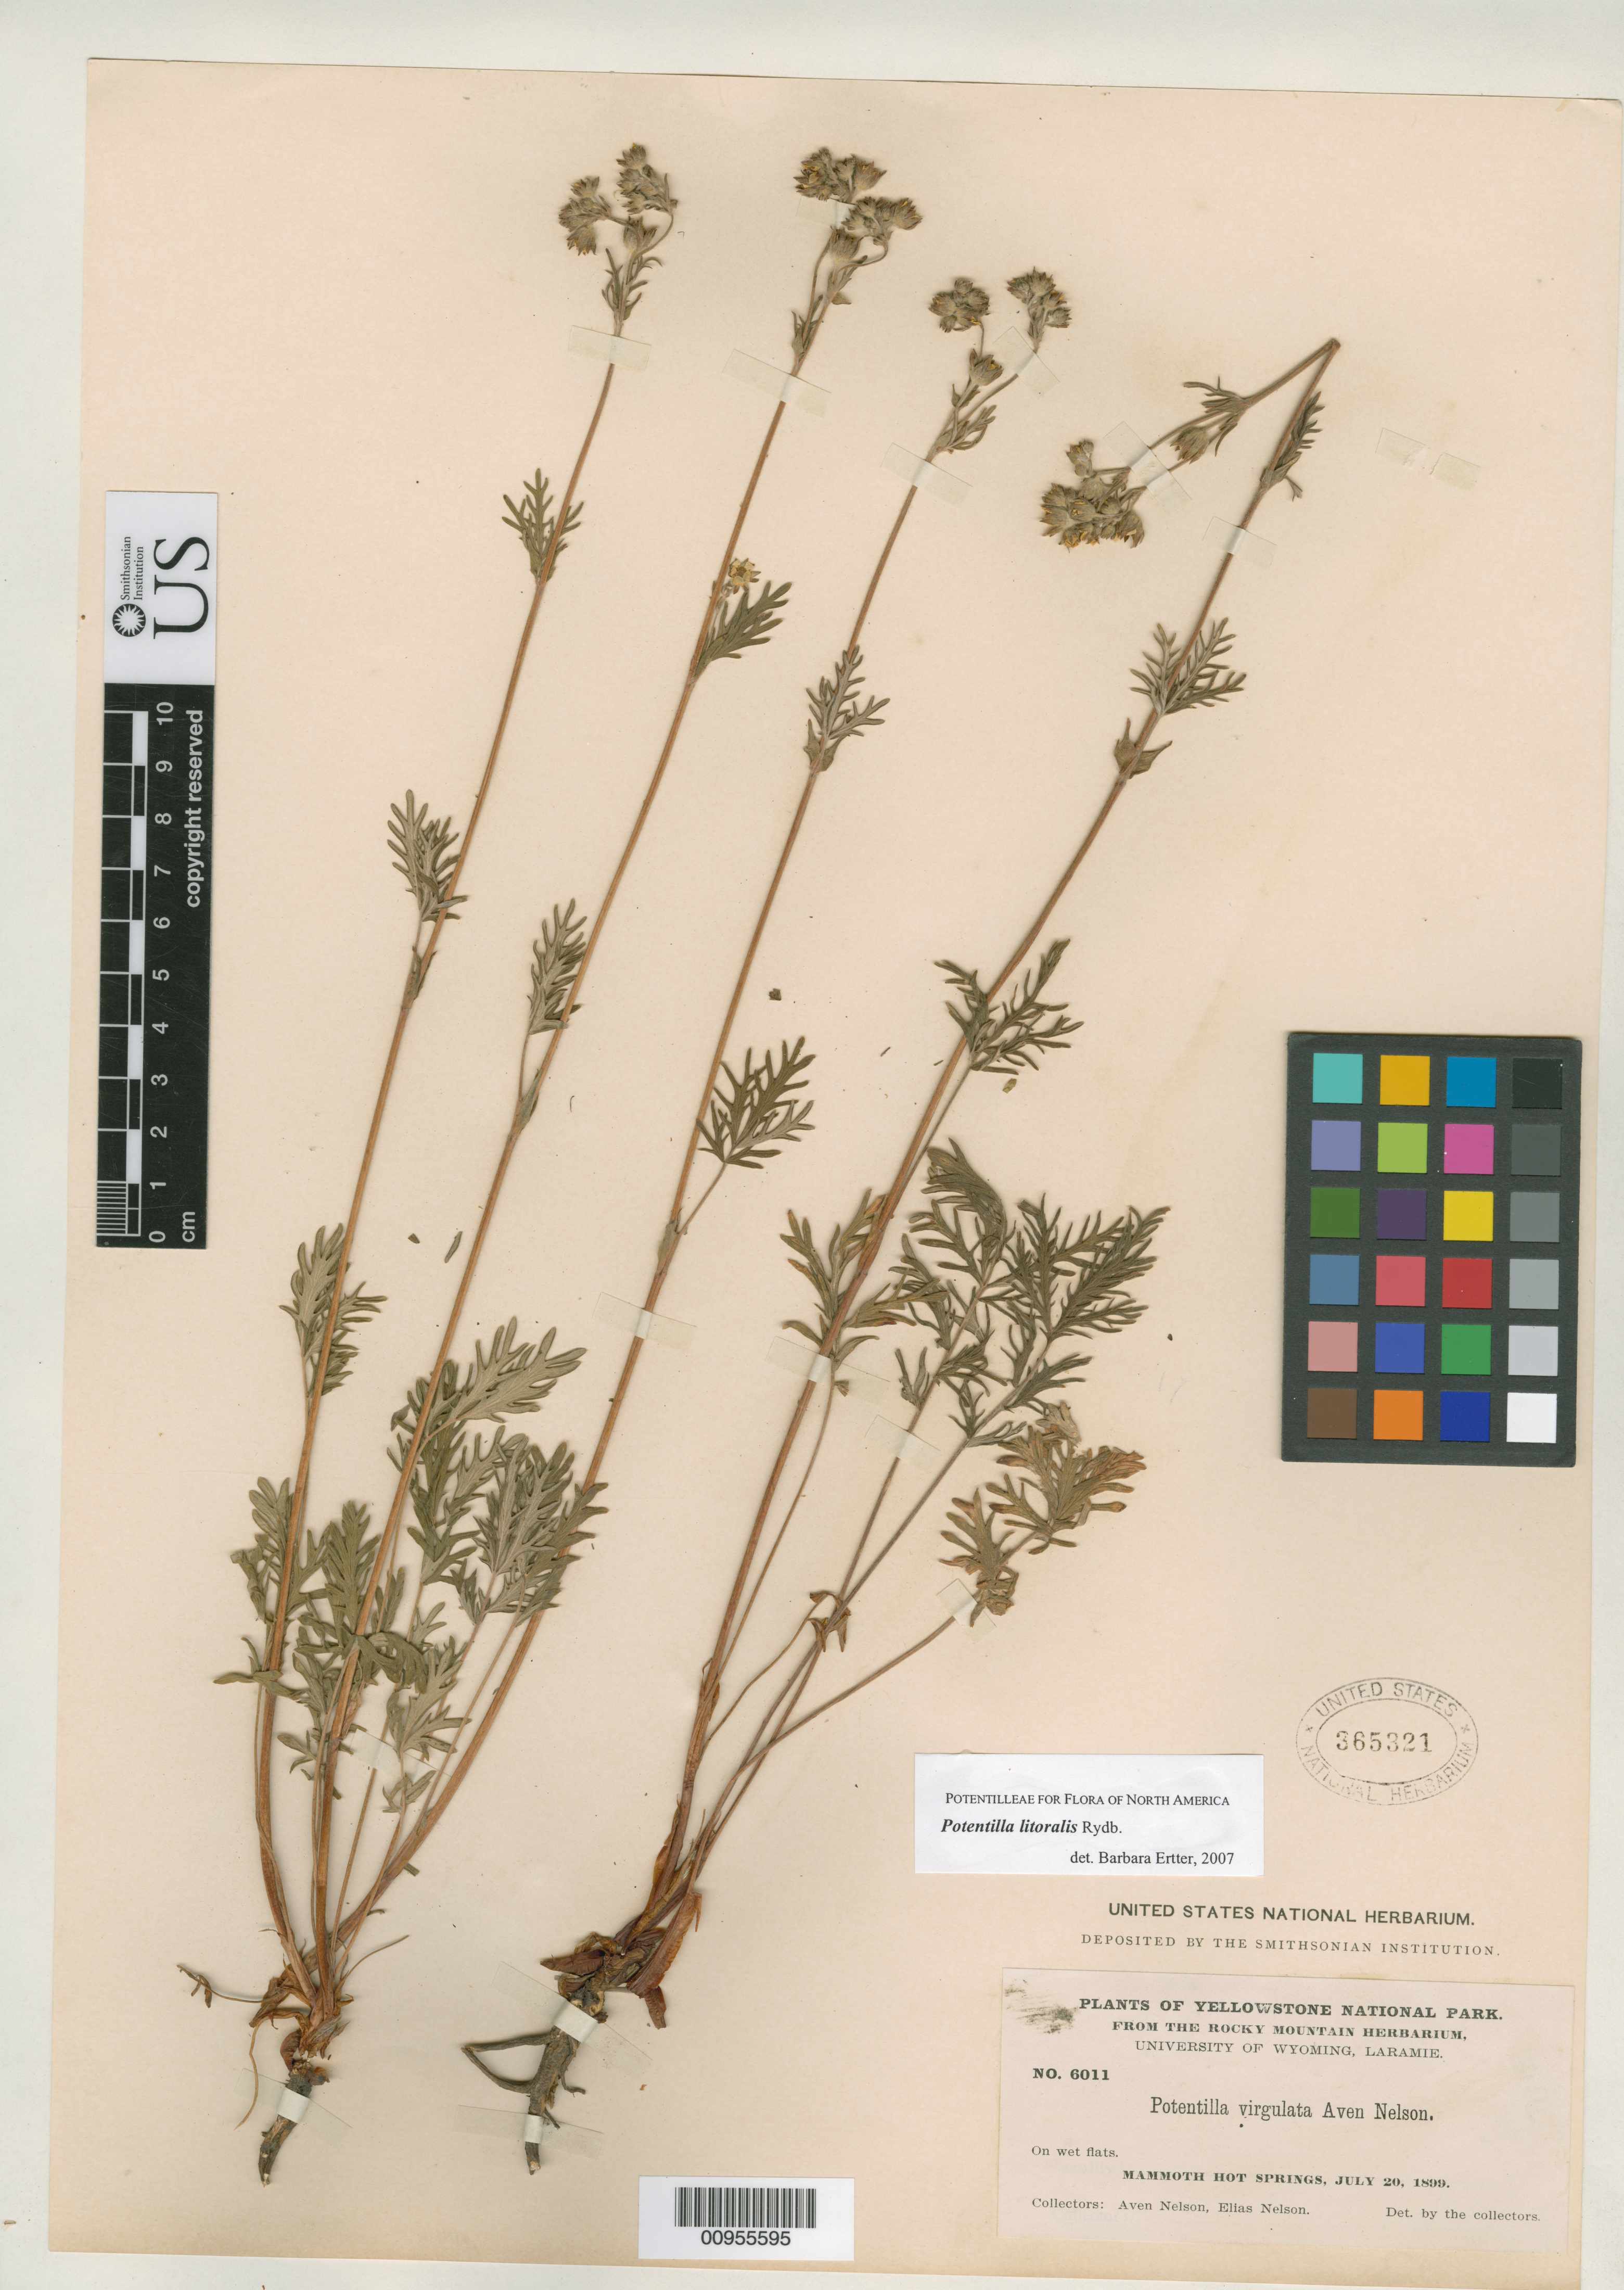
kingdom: Plantae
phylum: Tracheophyta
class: Magnoliopsida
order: Rosales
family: Rosaceae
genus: Potentilla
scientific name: Potentilla virgulata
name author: A. Nelson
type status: Isotype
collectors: A. Nelson & E. Nelson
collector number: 6011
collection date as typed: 20 Jul 1899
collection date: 1899-07-20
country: United States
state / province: Wyoming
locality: Yellowstone National Park. Mammoth Hot Springs.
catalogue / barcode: US 365321